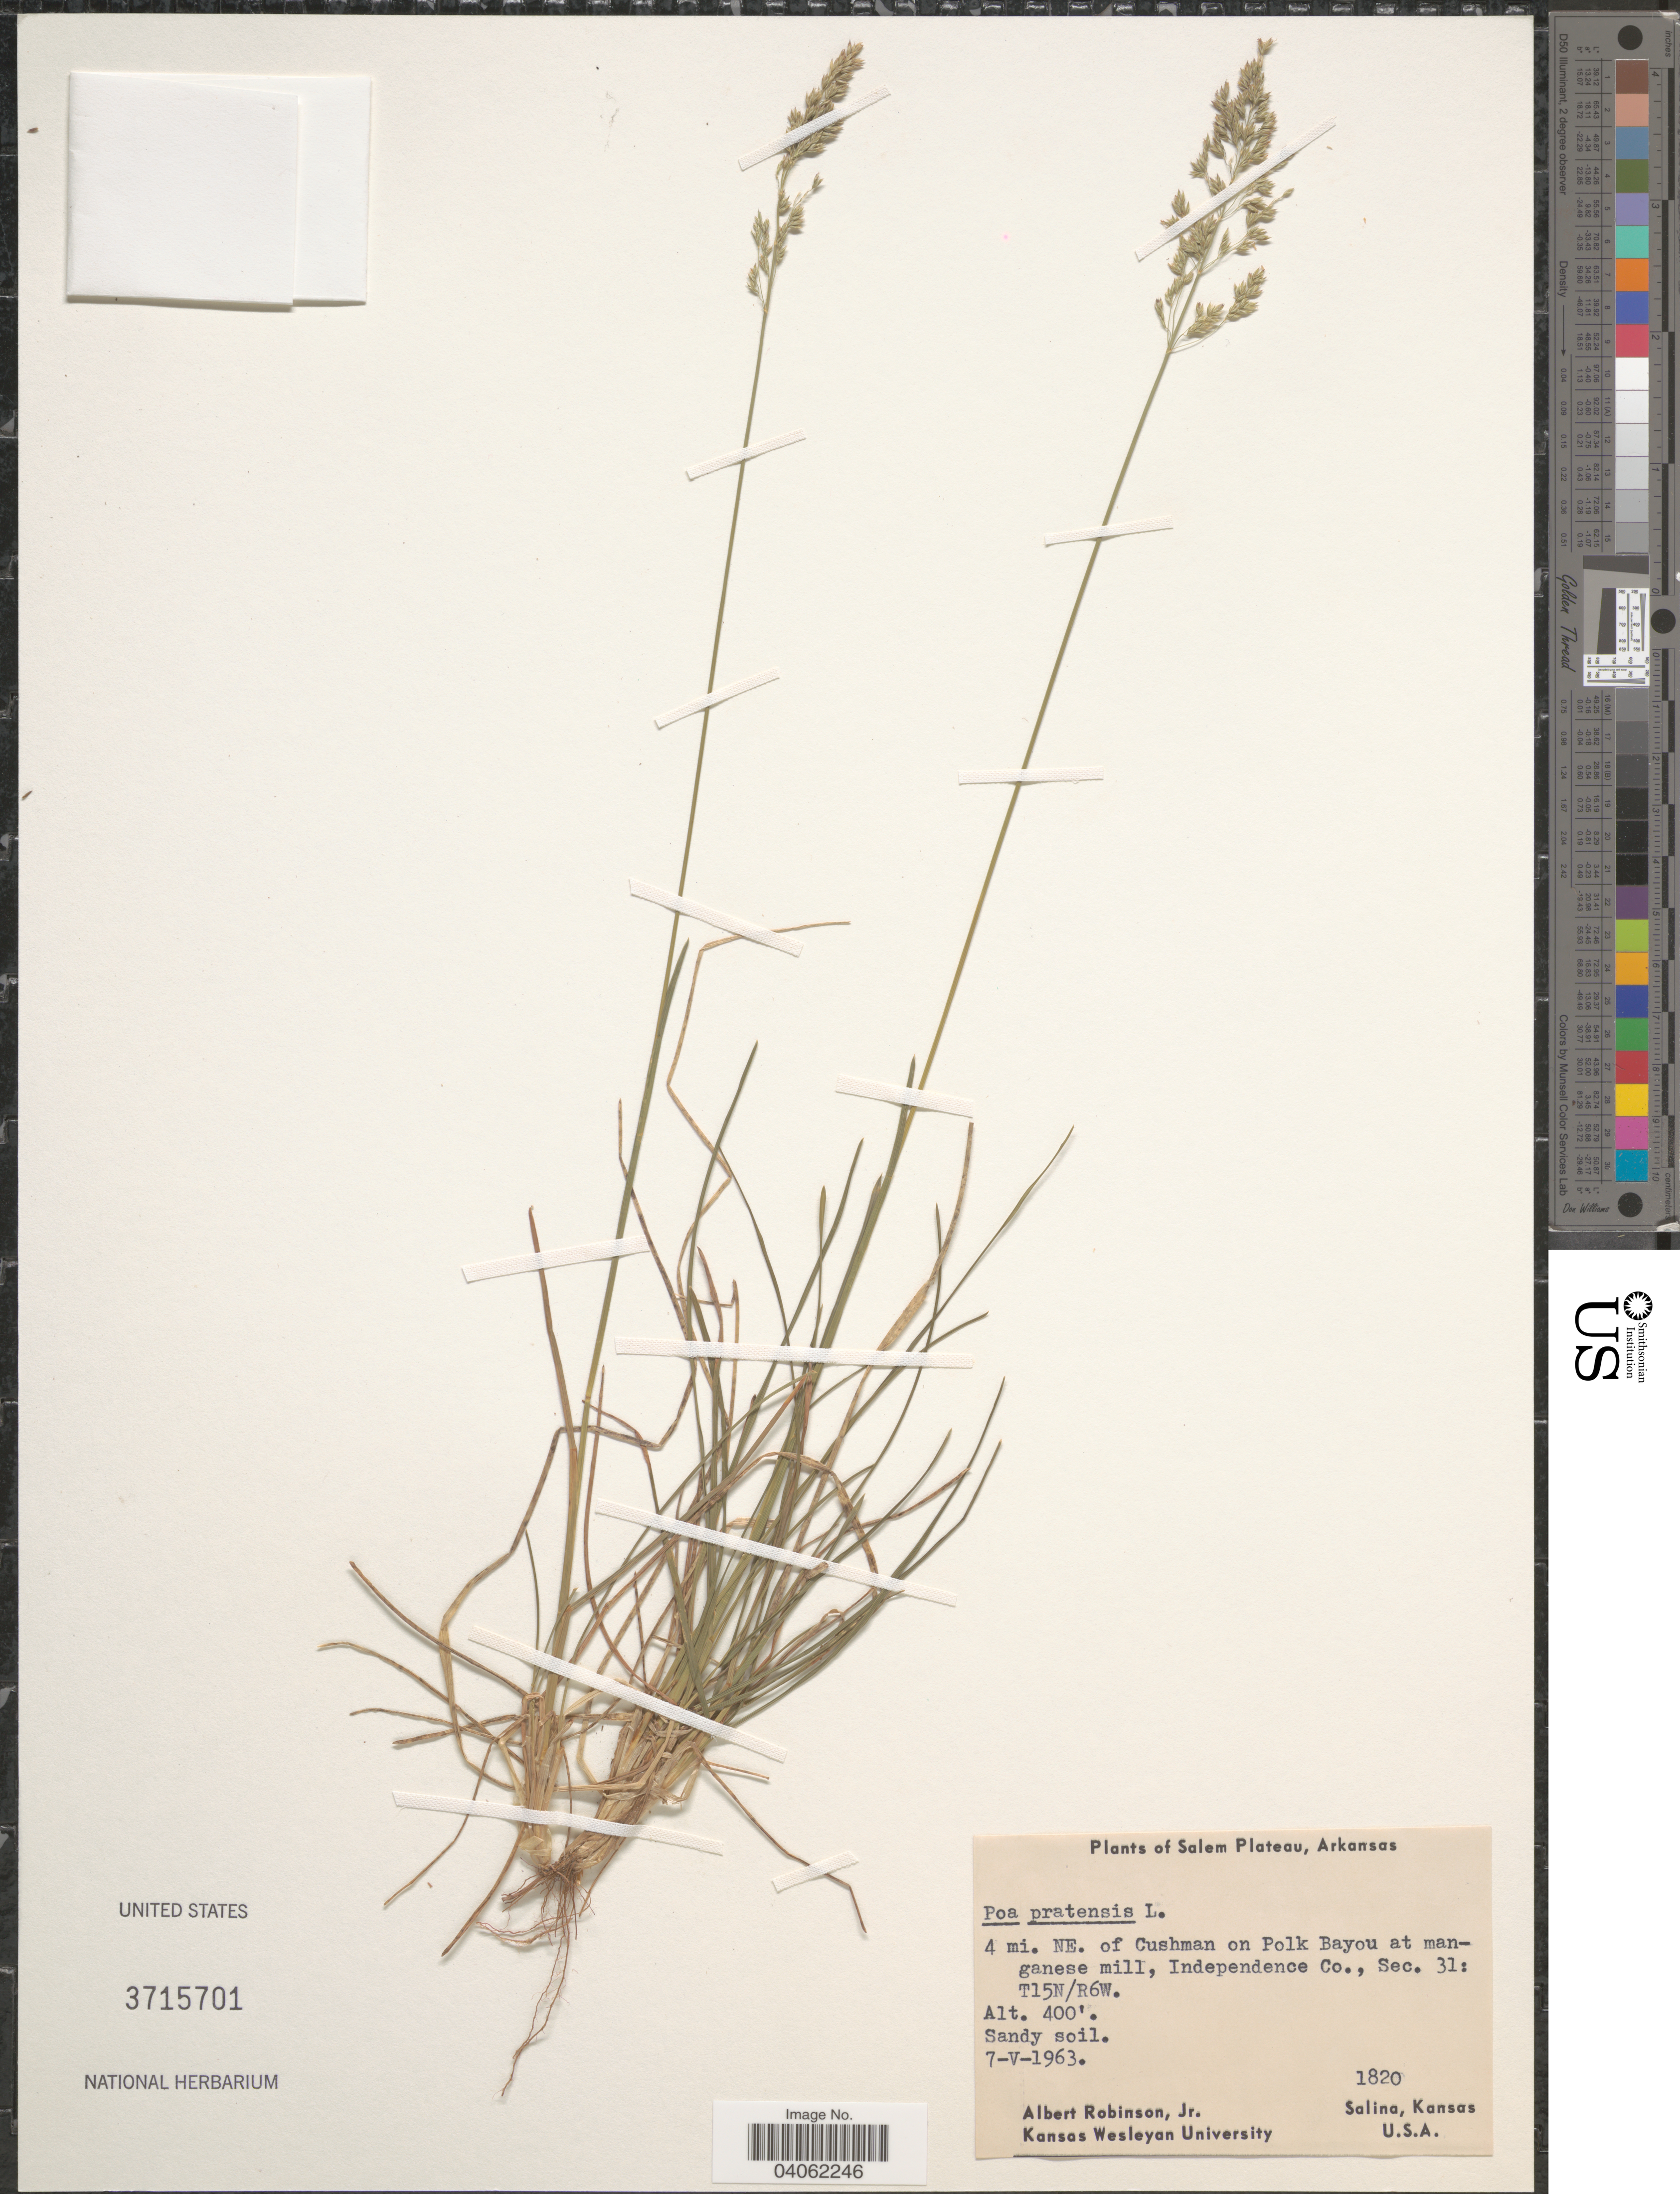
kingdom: Plantae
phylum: Tracheophyta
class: Liliopsida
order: Poales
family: Poaceae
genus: Poa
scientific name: Poa pratensis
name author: L.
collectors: A. Robinson Jr.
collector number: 1820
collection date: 1963-05-07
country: United States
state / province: Arkansas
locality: Salem Plateau. 4 mi. NE. of Cushman on Polk Bayou at Manganese mill, Indenpendence Co., Sec. 31: T15N/R6W.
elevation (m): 122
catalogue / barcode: US 3715701